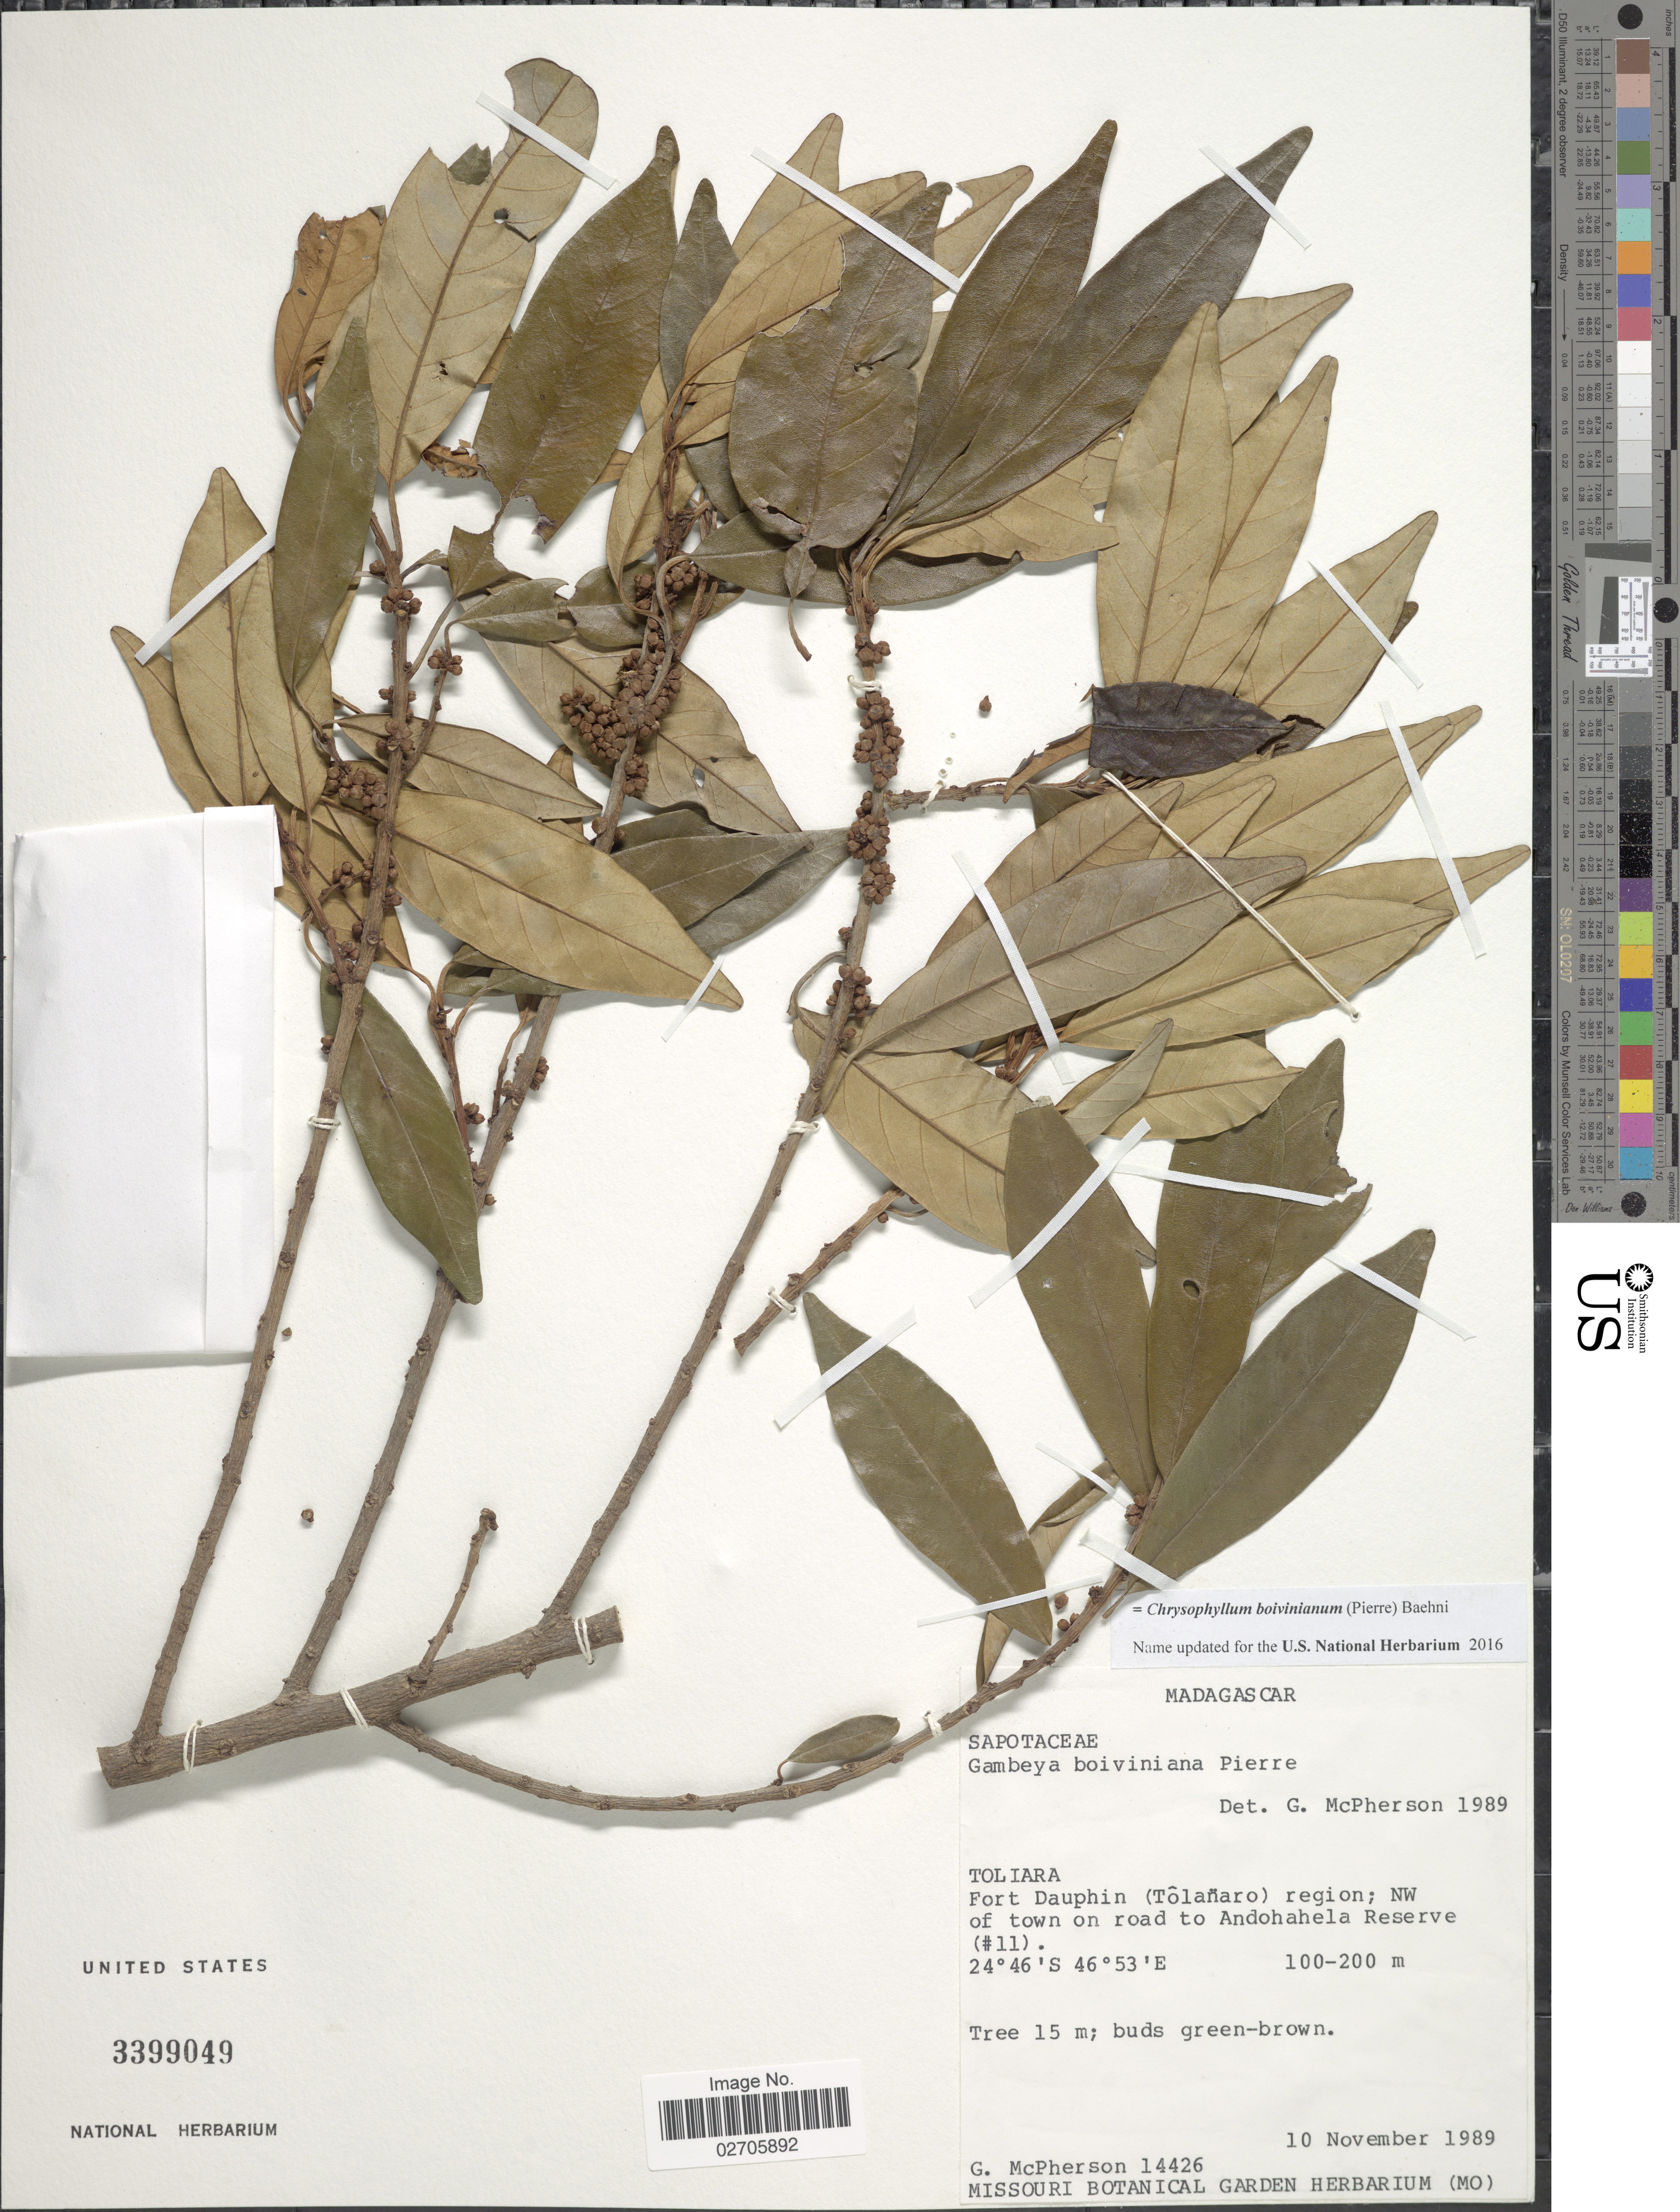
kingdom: Plantae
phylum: Tracheophyta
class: Magnoliopsida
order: Ericales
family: Sapotaceae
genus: Chrysophyllum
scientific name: Chrysophyllum boivinianium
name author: (Pierre) Baehni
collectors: G. McPherson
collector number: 14426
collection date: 1989-11-10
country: Madagascar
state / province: Anosy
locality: Fort Dauphin (Tôlanaro) region; NW of town on road to Andohahela Reserve (#11)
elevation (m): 100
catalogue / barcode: US 3399049